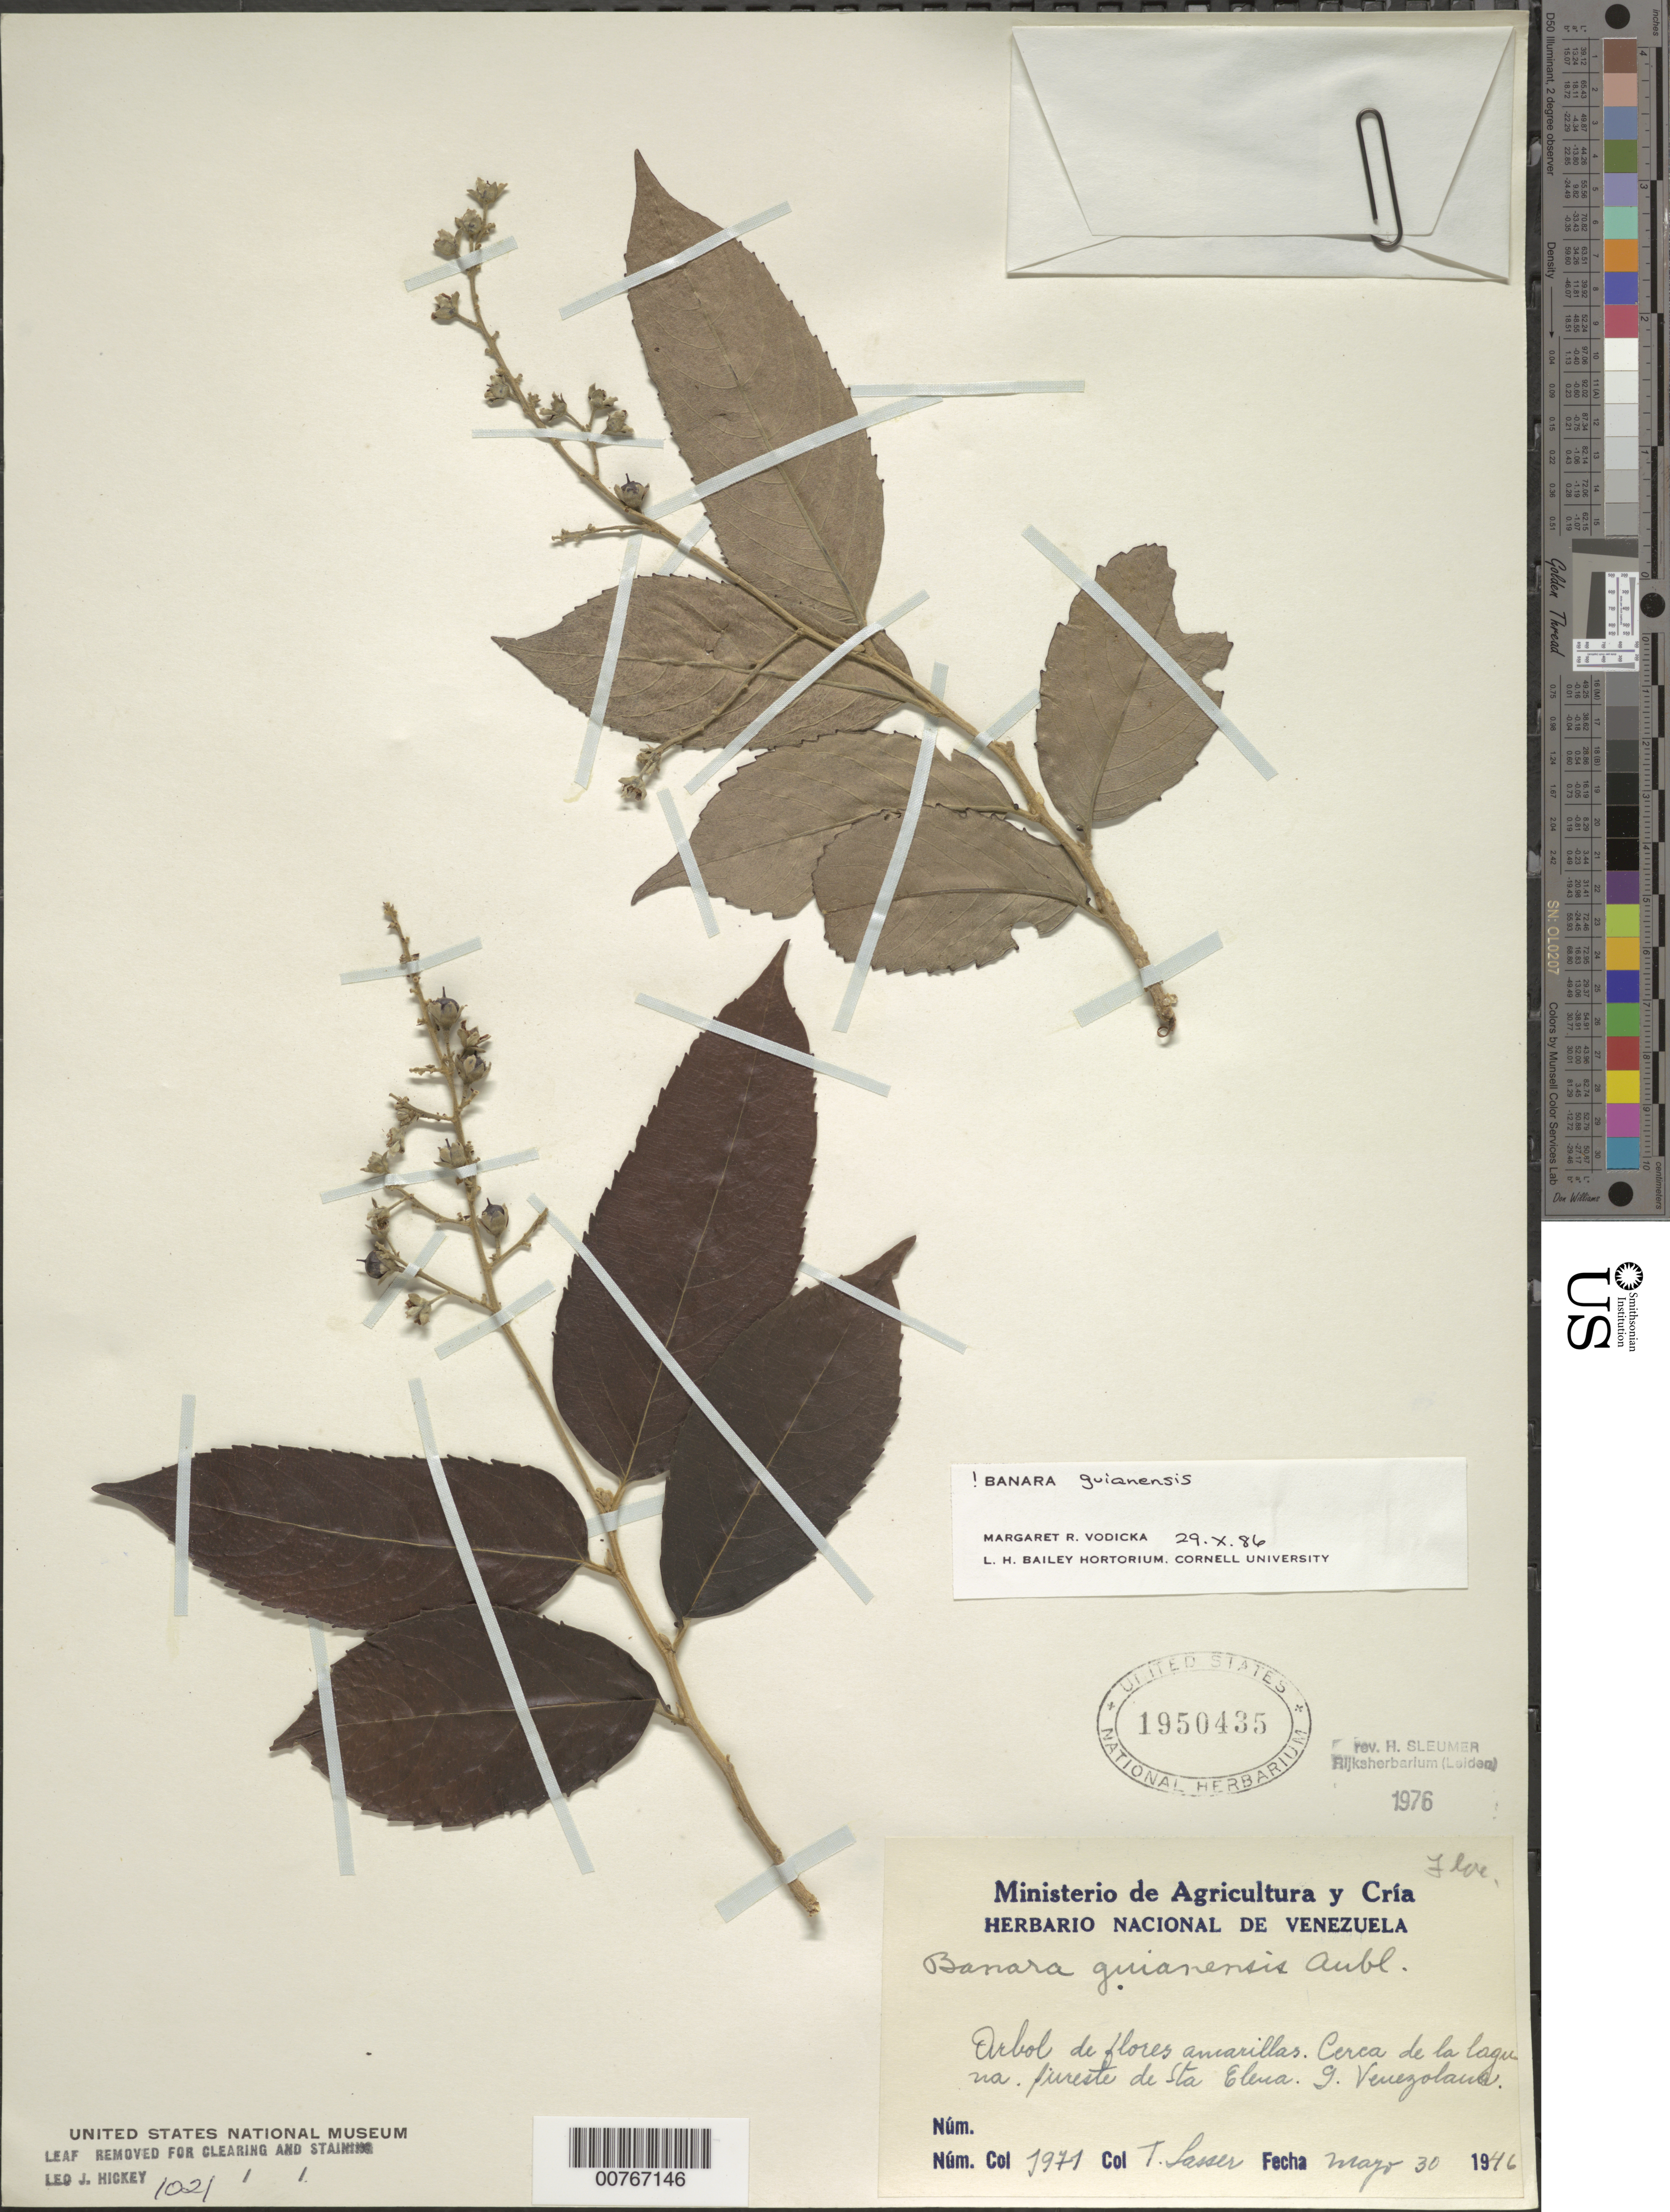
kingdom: Plantae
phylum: Tracheophyta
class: Magnoliopsida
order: Malpighiales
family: Salicaceae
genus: Banara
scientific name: Banara guianensis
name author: Aubl.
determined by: Vodicka, M. R.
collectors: T. Lasser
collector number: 1971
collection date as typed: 30-May-46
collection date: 1946-05-30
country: Venezuela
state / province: Bolívar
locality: Sta. Elena de Uairén, SE of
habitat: Cerca de la laguna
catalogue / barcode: US 1950435